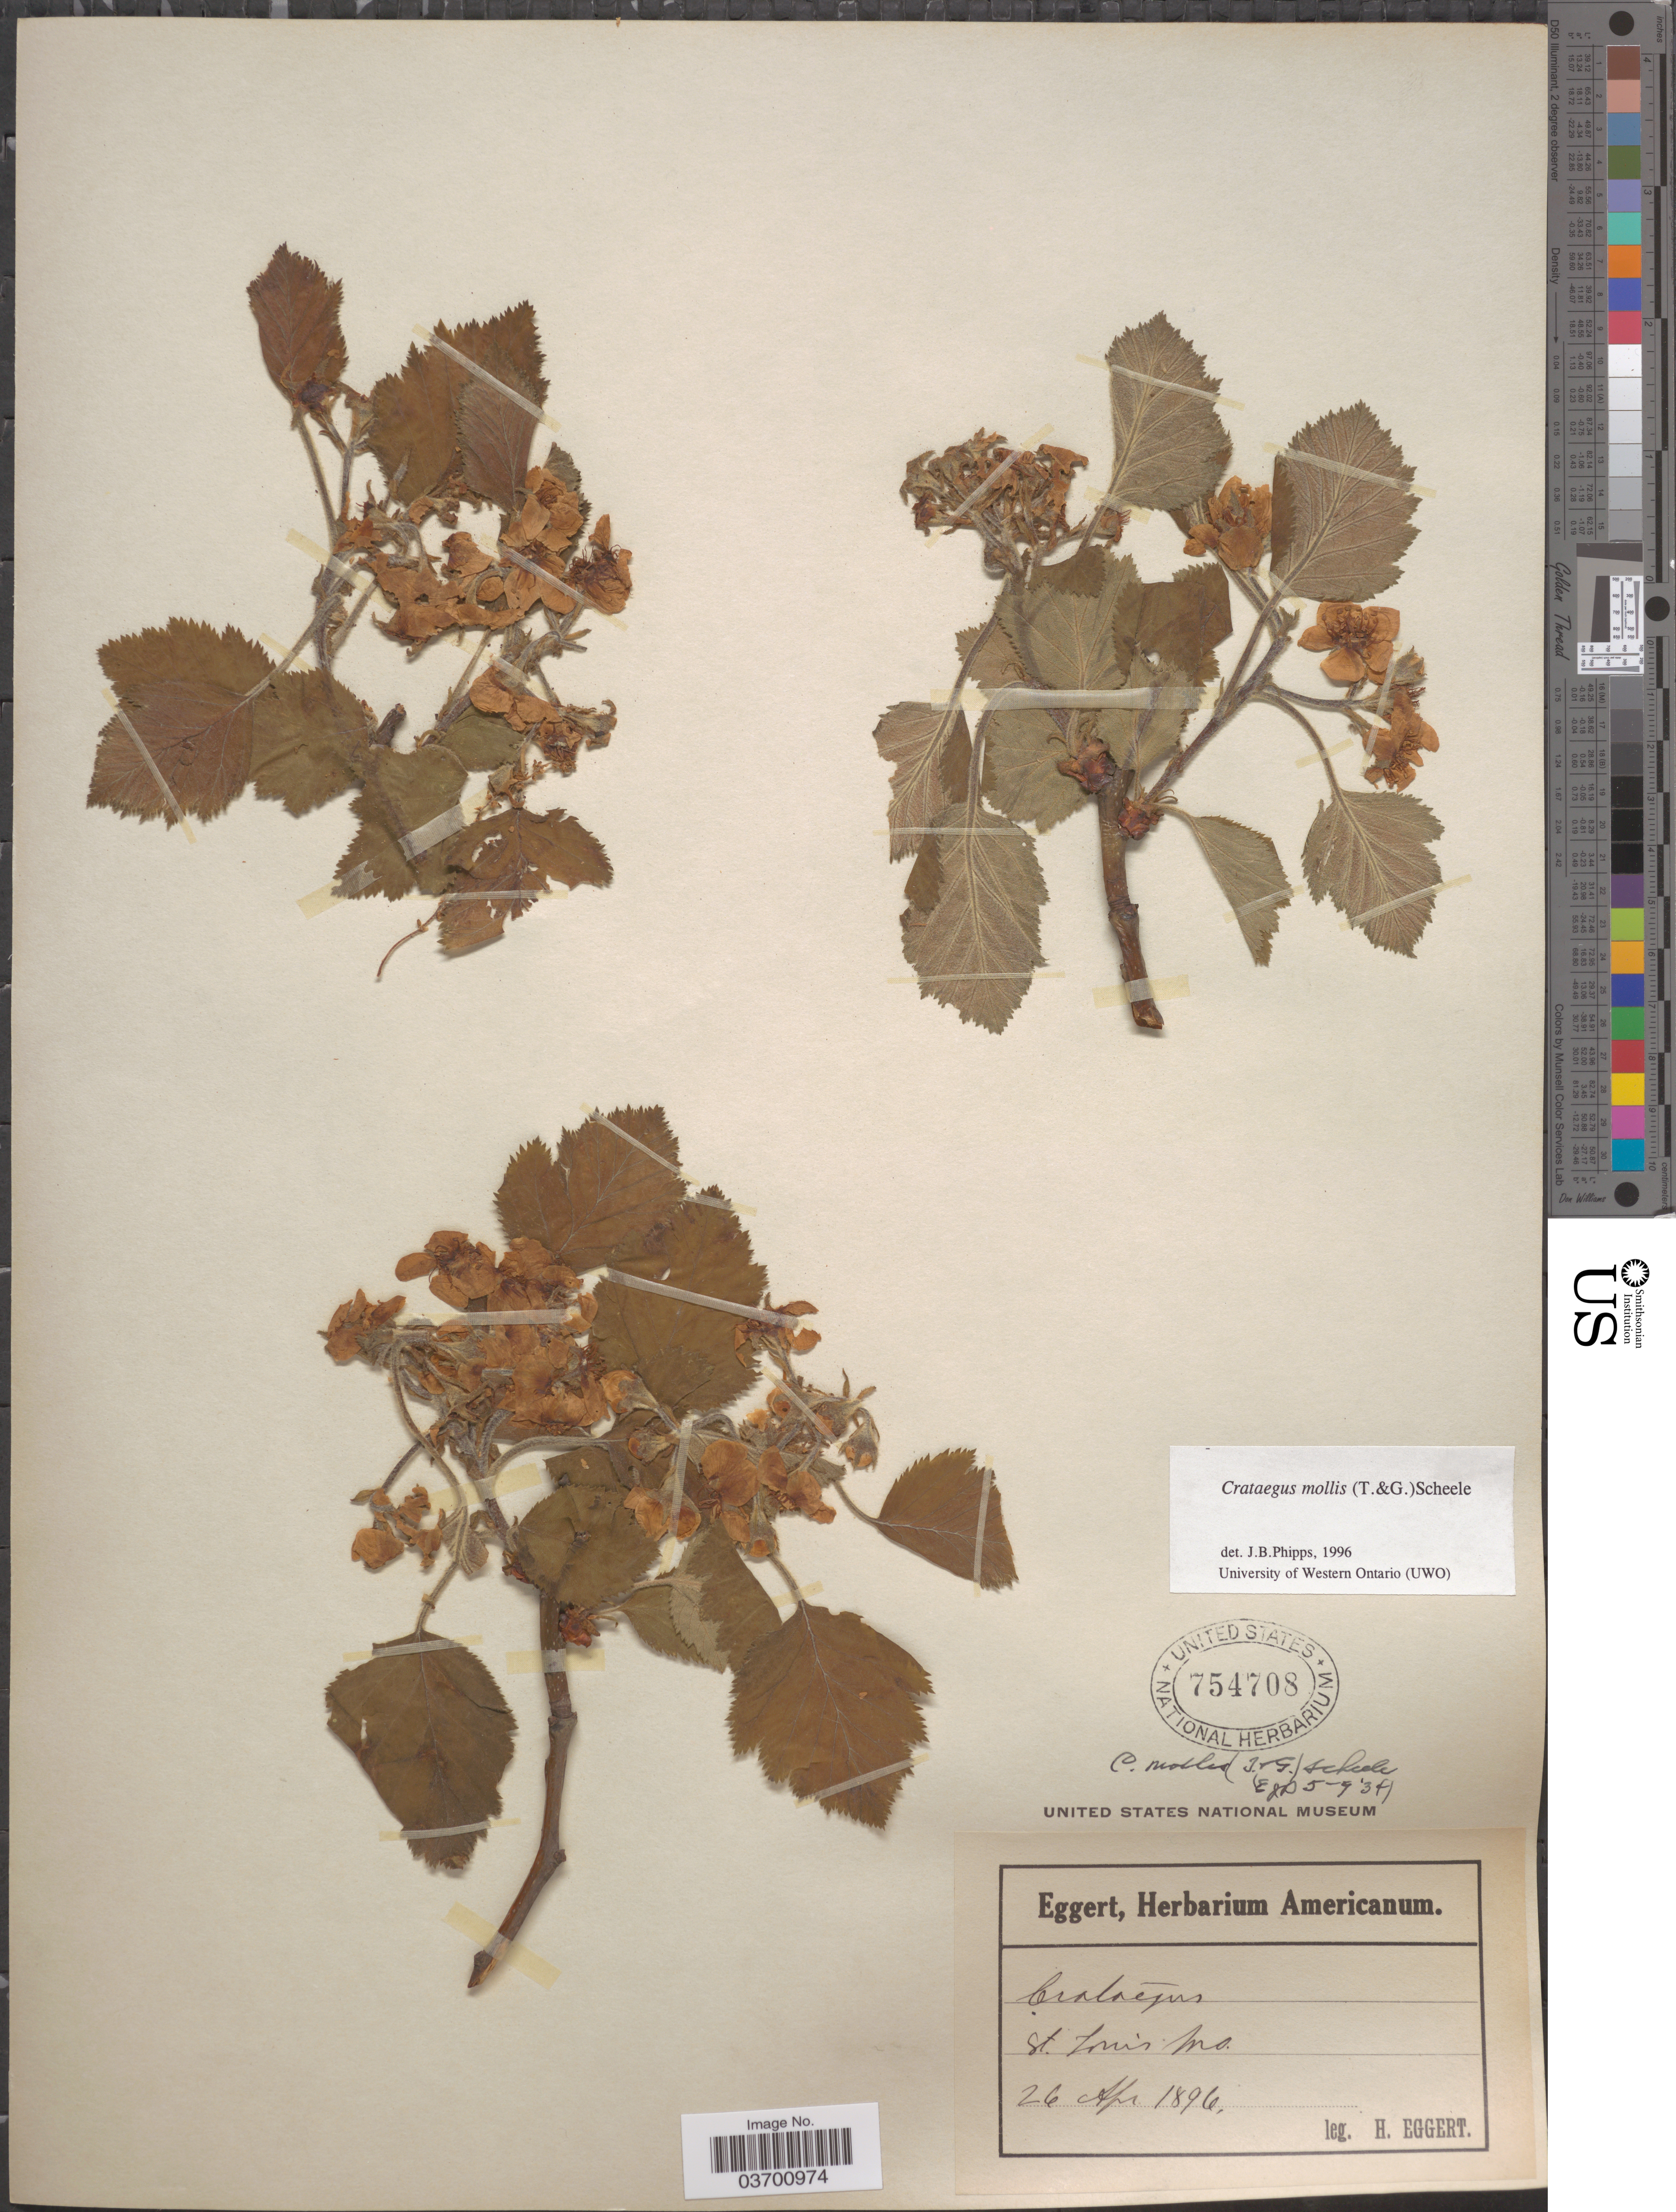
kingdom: Plantae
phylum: Tracheophyta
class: Magnoliopsida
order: Rosales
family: Rosaceae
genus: Crataegus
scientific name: Crataegus mollis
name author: (Torr. & A. Gray) Scheele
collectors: H. Eggert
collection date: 1896-04-26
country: United States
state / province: Missouri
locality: St. Louis.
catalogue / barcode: US 754708